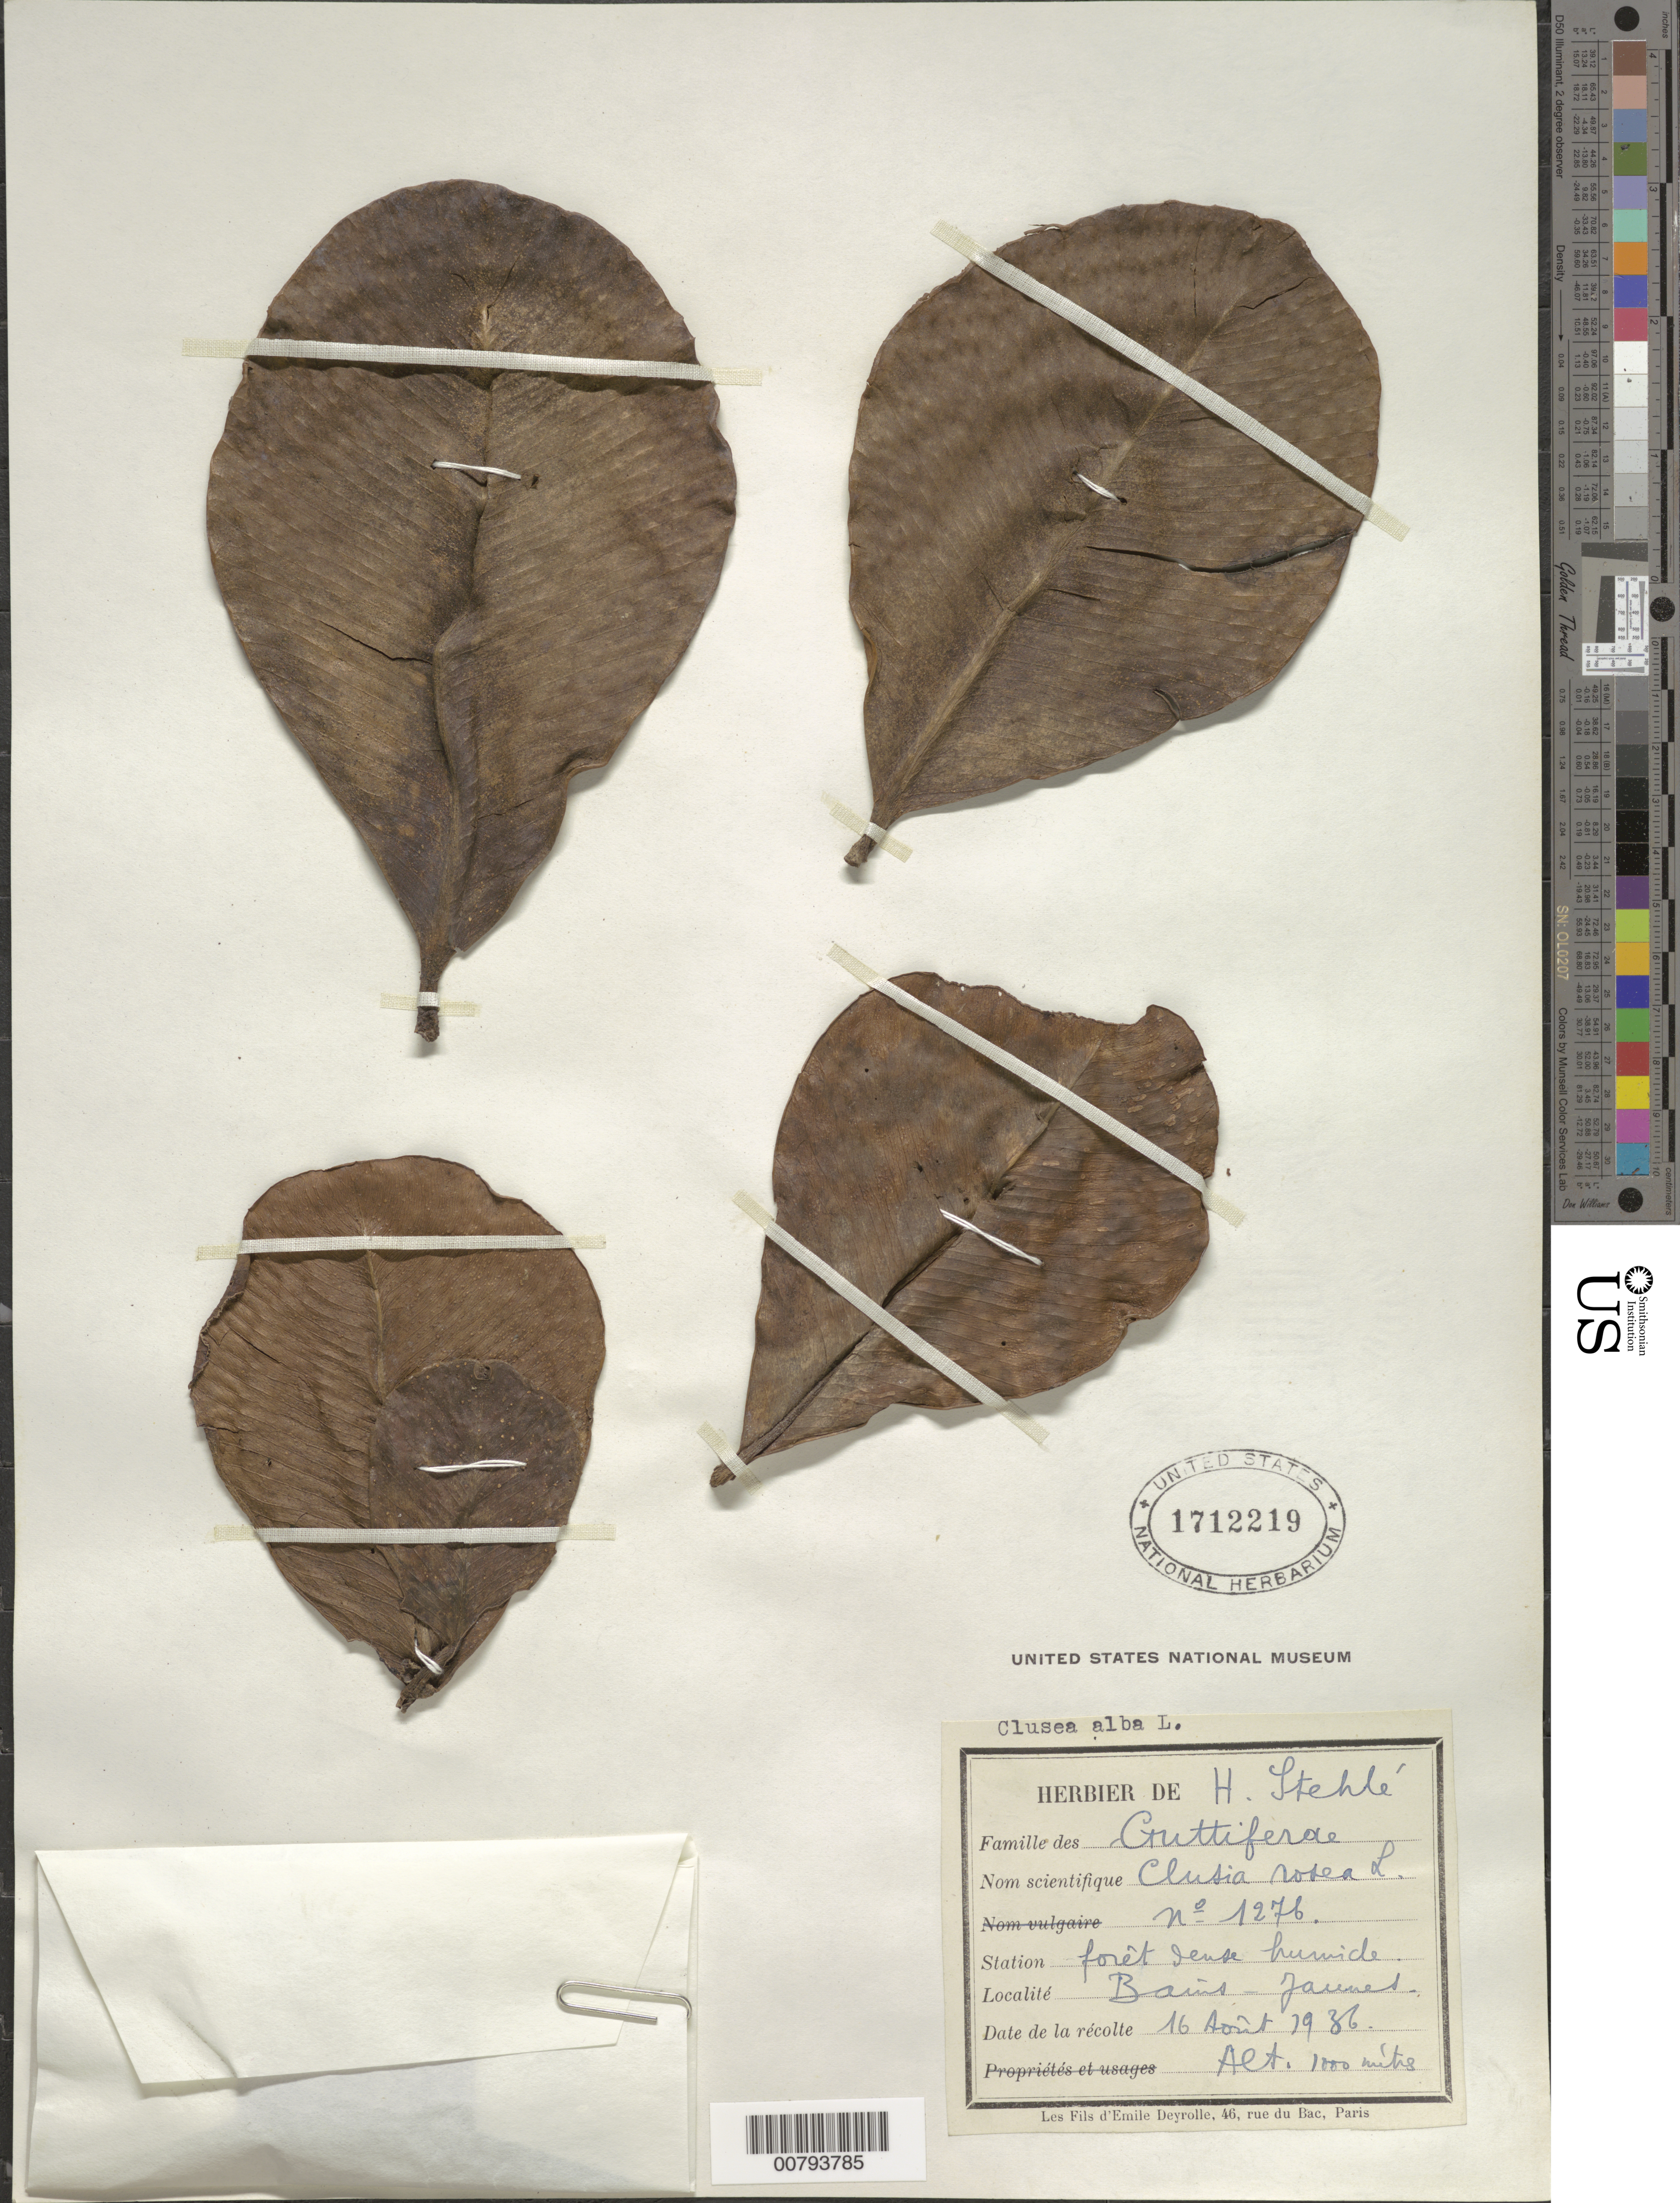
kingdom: Plantae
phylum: Tracheophyta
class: Magnoliopsida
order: Malpighiales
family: Clusiaceae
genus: Clusia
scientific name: Clusia major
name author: L.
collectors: H. Stehlé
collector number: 1276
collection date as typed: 16 Aug 1936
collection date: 1936-08-16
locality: "Bains Jaunes"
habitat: Rainforest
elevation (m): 1000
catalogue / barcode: US 1712219